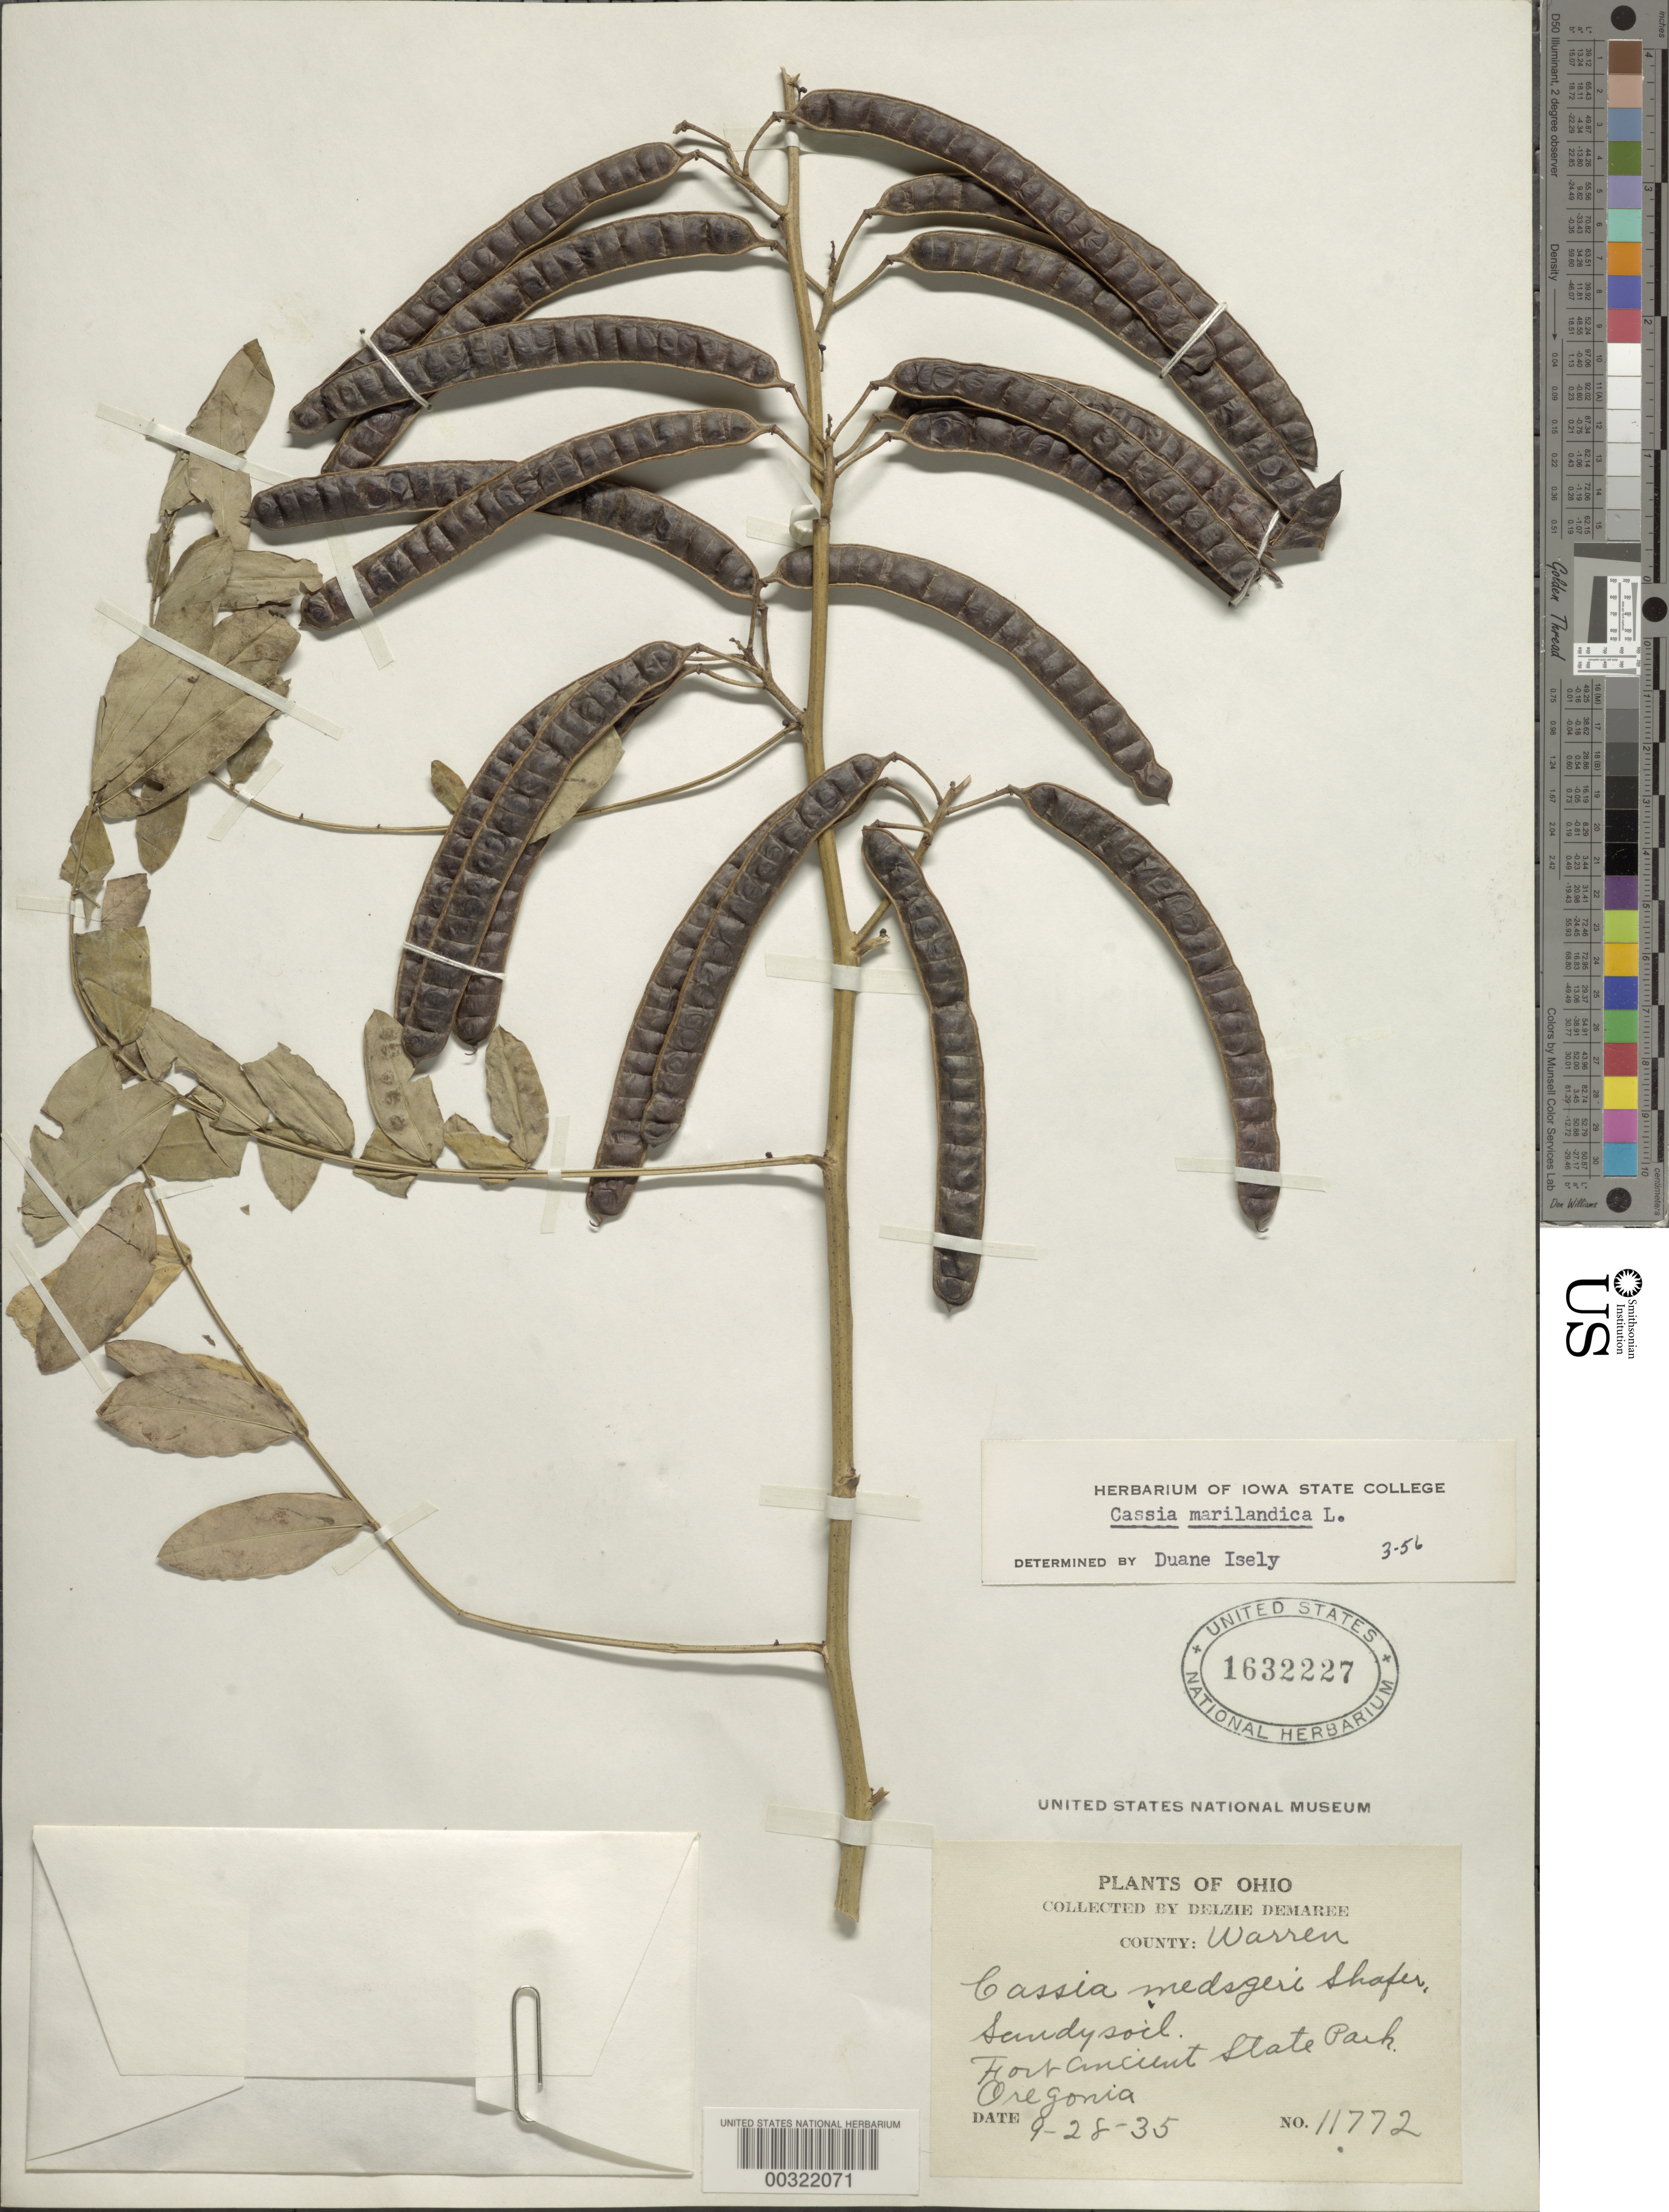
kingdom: Plantae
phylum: Tracheophyta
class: Magnoliopsida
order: Fabales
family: Fabaceae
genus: Senna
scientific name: Senna marilandica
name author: (L.) Link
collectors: D. Demaree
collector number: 11772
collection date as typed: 28 Sep 1935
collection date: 1935-09-28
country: United States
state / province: Ohio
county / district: Warren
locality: Fort ancient state park, oregonia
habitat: Sandy soil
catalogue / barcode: US 1632227